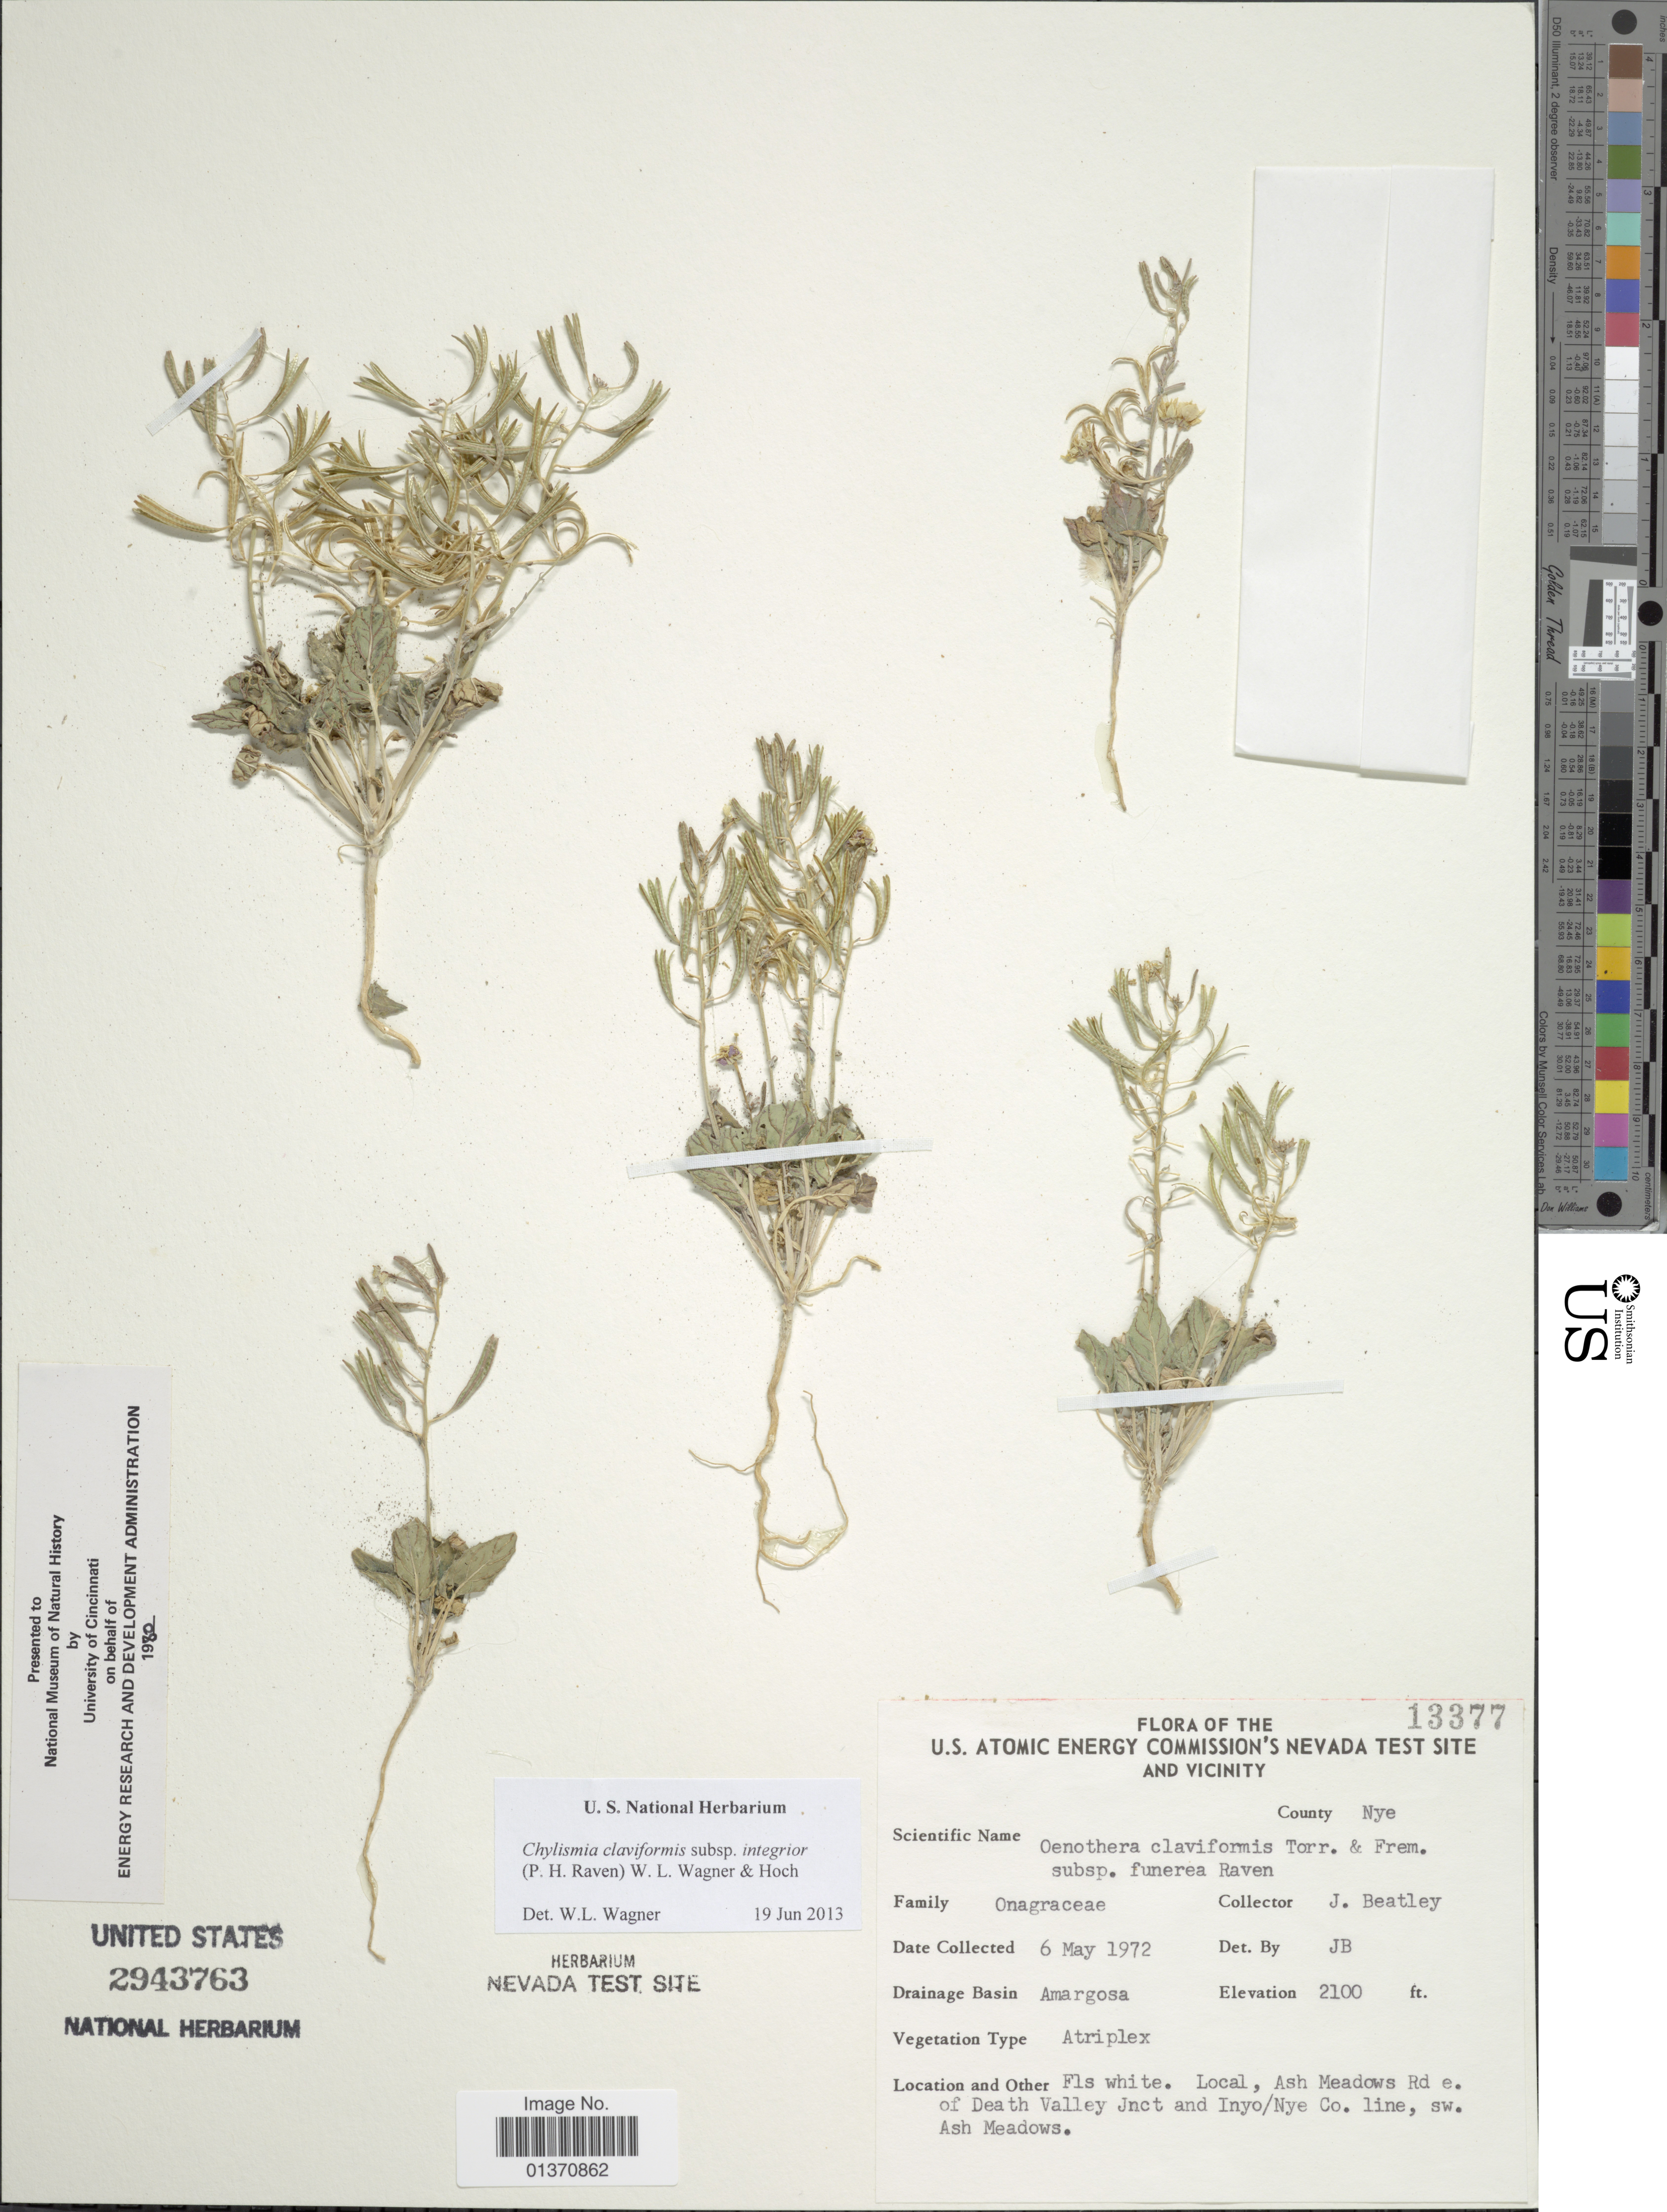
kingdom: Plantae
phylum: Tracheophyta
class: Magnoliopsida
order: Myrtales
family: Onagraceae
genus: Chylismia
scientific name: Chylismia claviformis subsp. integrior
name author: (P.H. Raven) W.L. Wagner & Hoch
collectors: J. C. Beatley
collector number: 13377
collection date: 1972-05-06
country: United States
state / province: Nevada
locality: U. S. Atomic Energy Commission's Nevada Test Site and Vicinity, Amargosa, Local, Ash Meadows Rd e. of Death Valley Jnct and Inyo/Nye Co. line, sw. Ash Meadows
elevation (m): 640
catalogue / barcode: US 2943763